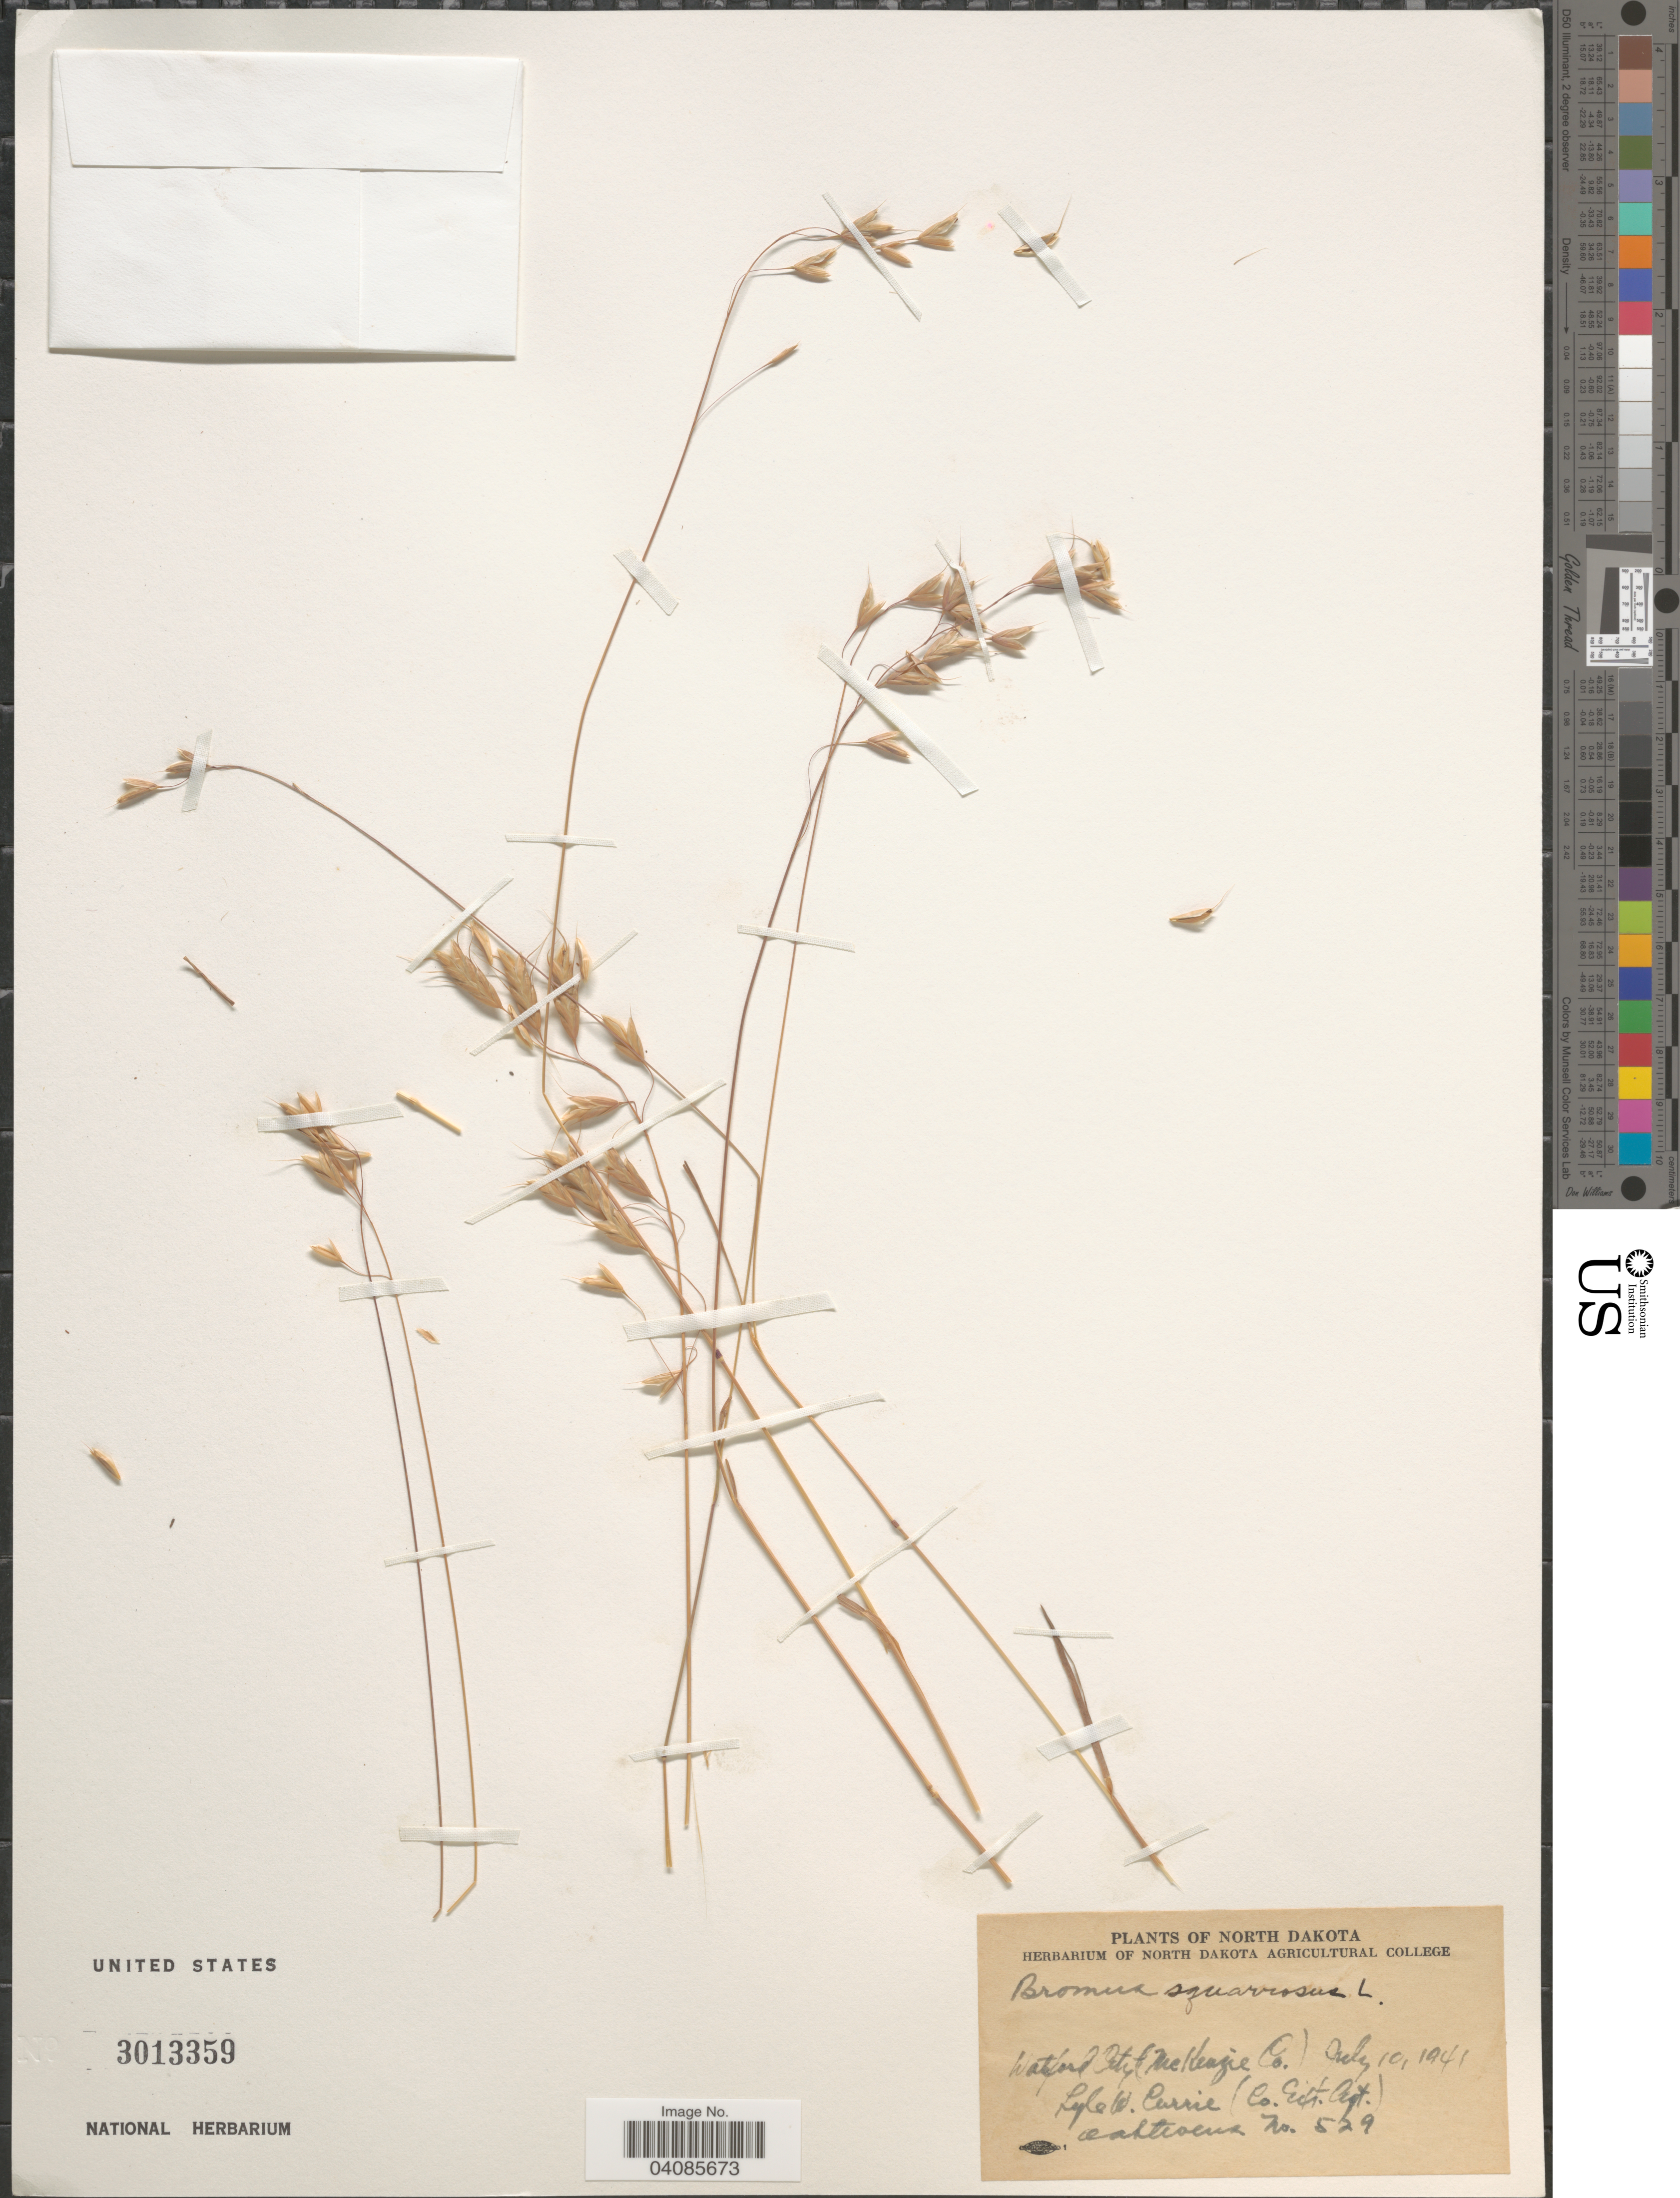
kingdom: Plantae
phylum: Tracheophyta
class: Liliopsida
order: Poales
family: Poaceae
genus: Bromus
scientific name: Bromus squarrosus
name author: L.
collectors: O. A. Stevens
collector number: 529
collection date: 1941-07-10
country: United States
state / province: North Dakota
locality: Watford City (McKenzie Co).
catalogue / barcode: US 3013359